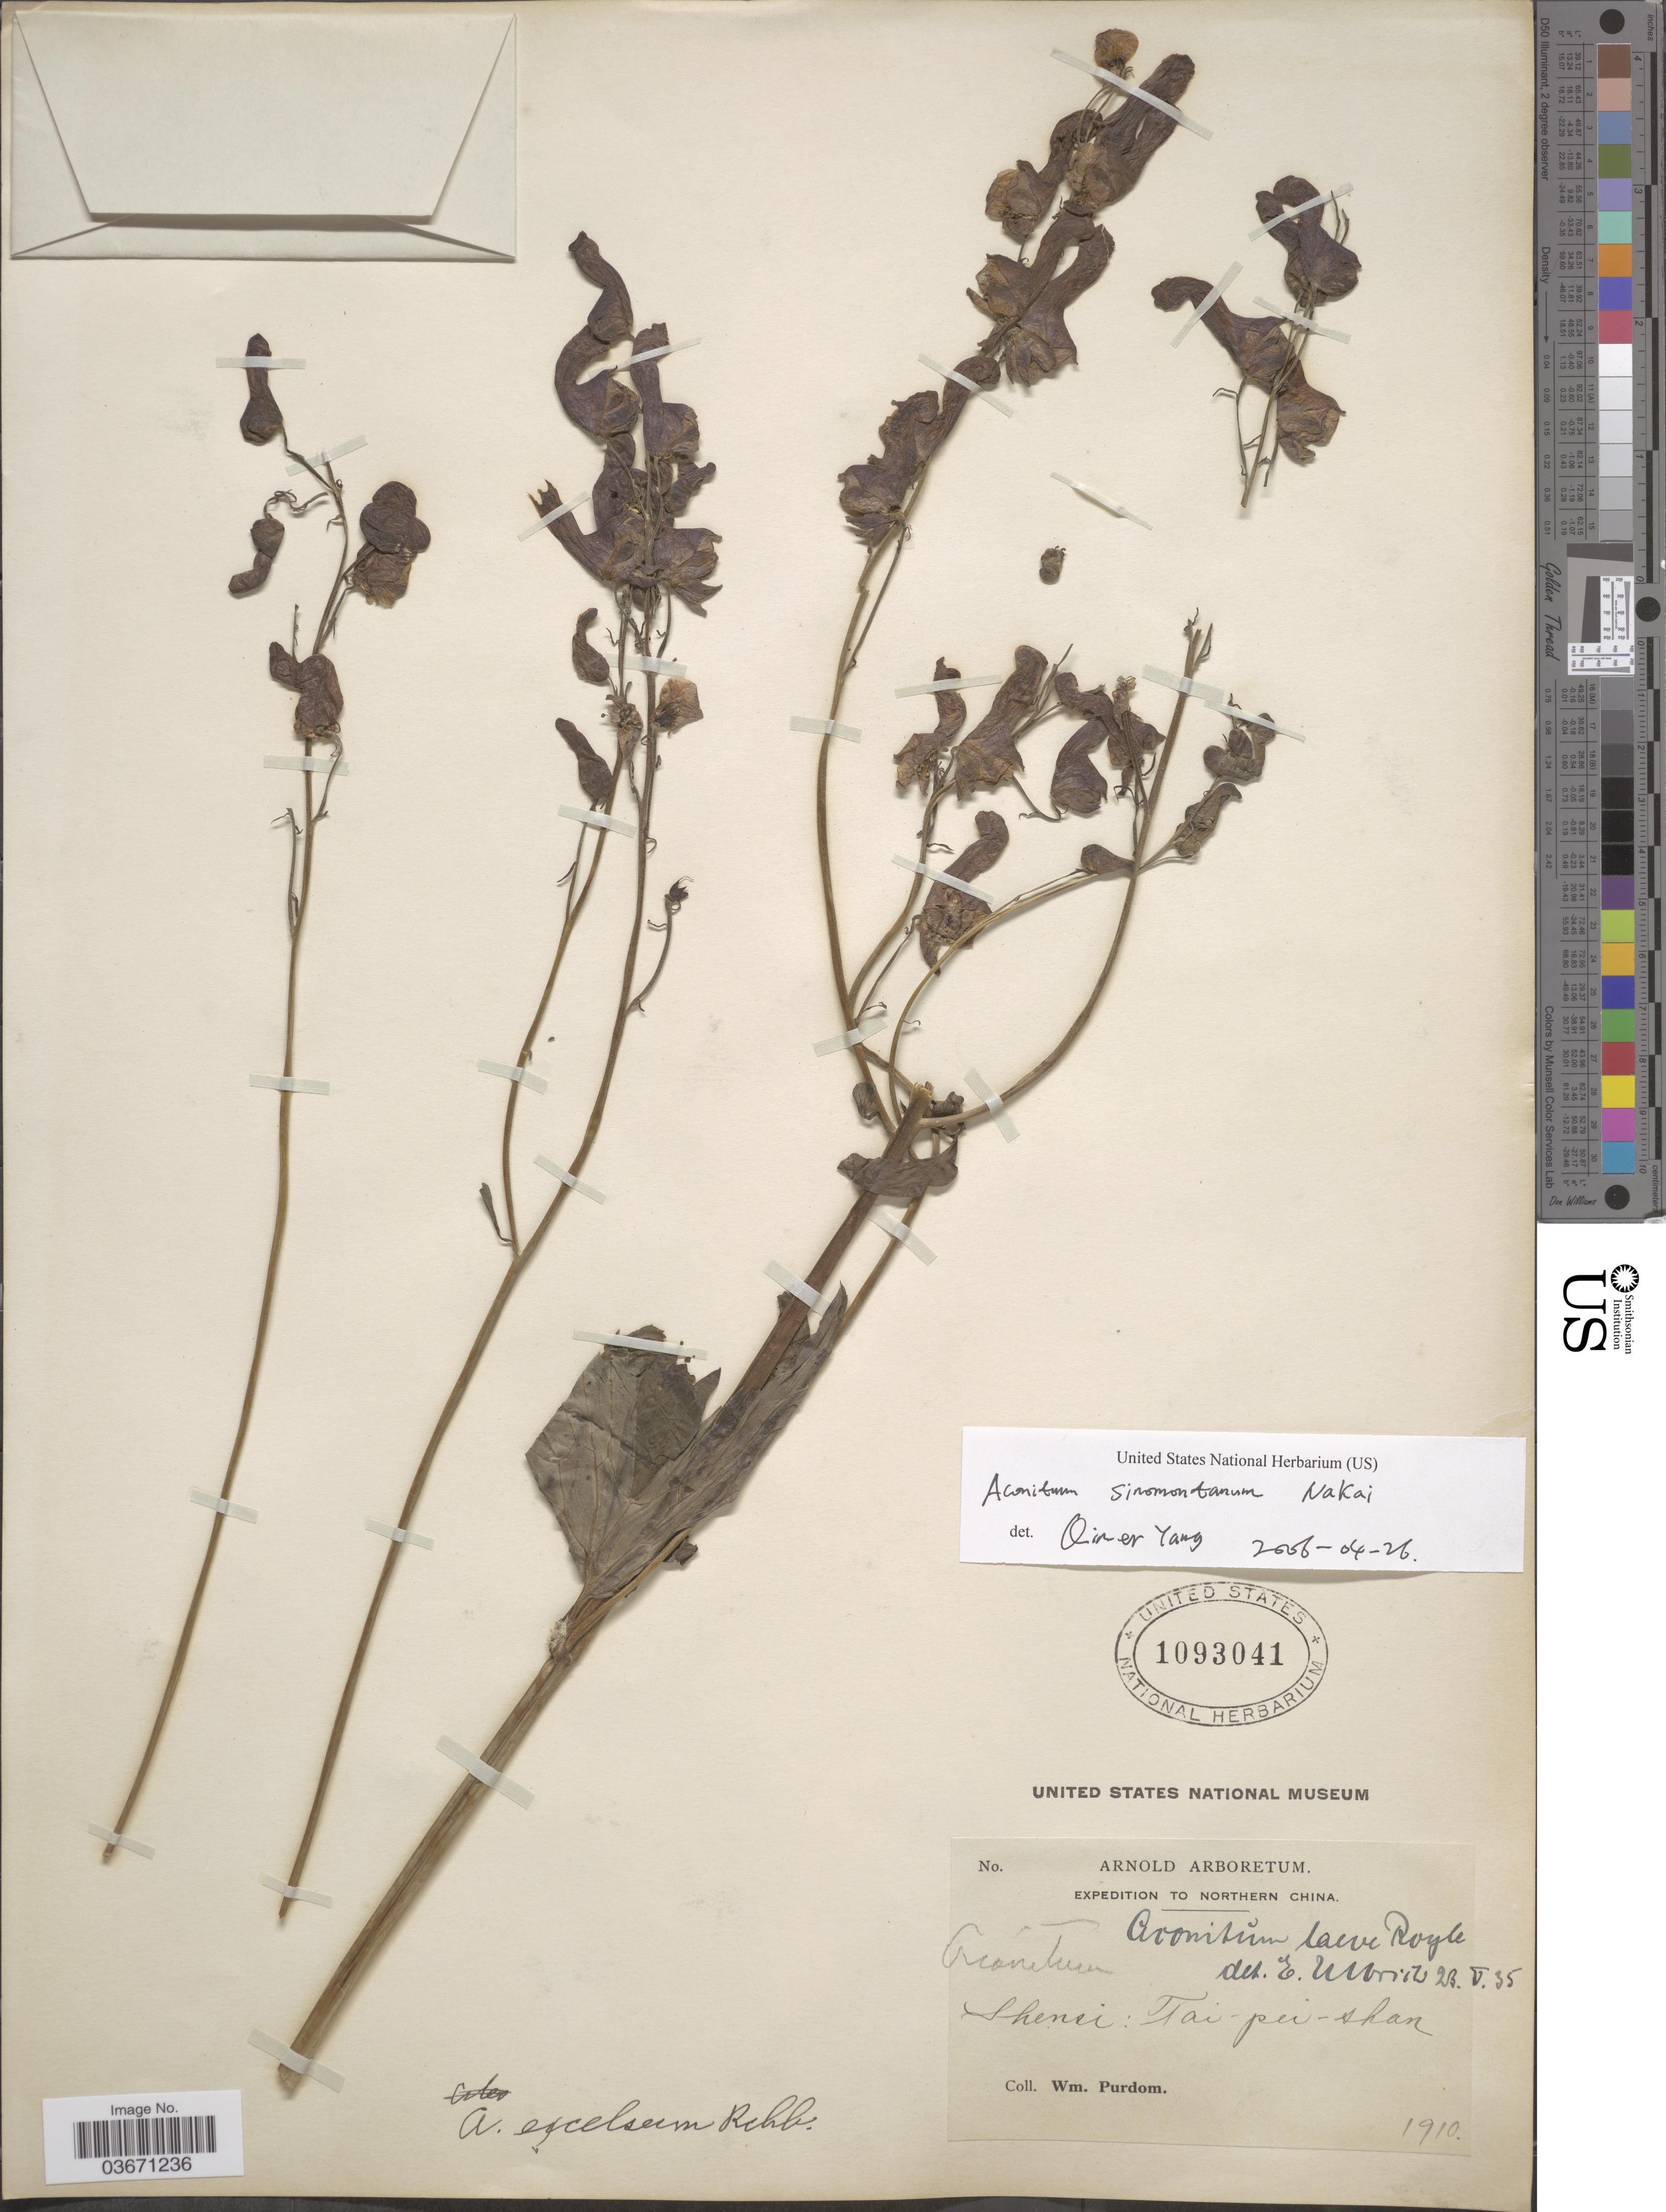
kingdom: Plantae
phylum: Tracheophyta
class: Magnoliopsida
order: Ranunculales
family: Ranunculaceae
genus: Aconitum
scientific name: Aconitum sinomontanum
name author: Nakai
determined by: Yang, Q. E.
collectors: W. Purdom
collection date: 1910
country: China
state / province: Shaanxi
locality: Northern China. Shensi: Tai-pei-shan.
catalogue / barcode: US 1093041